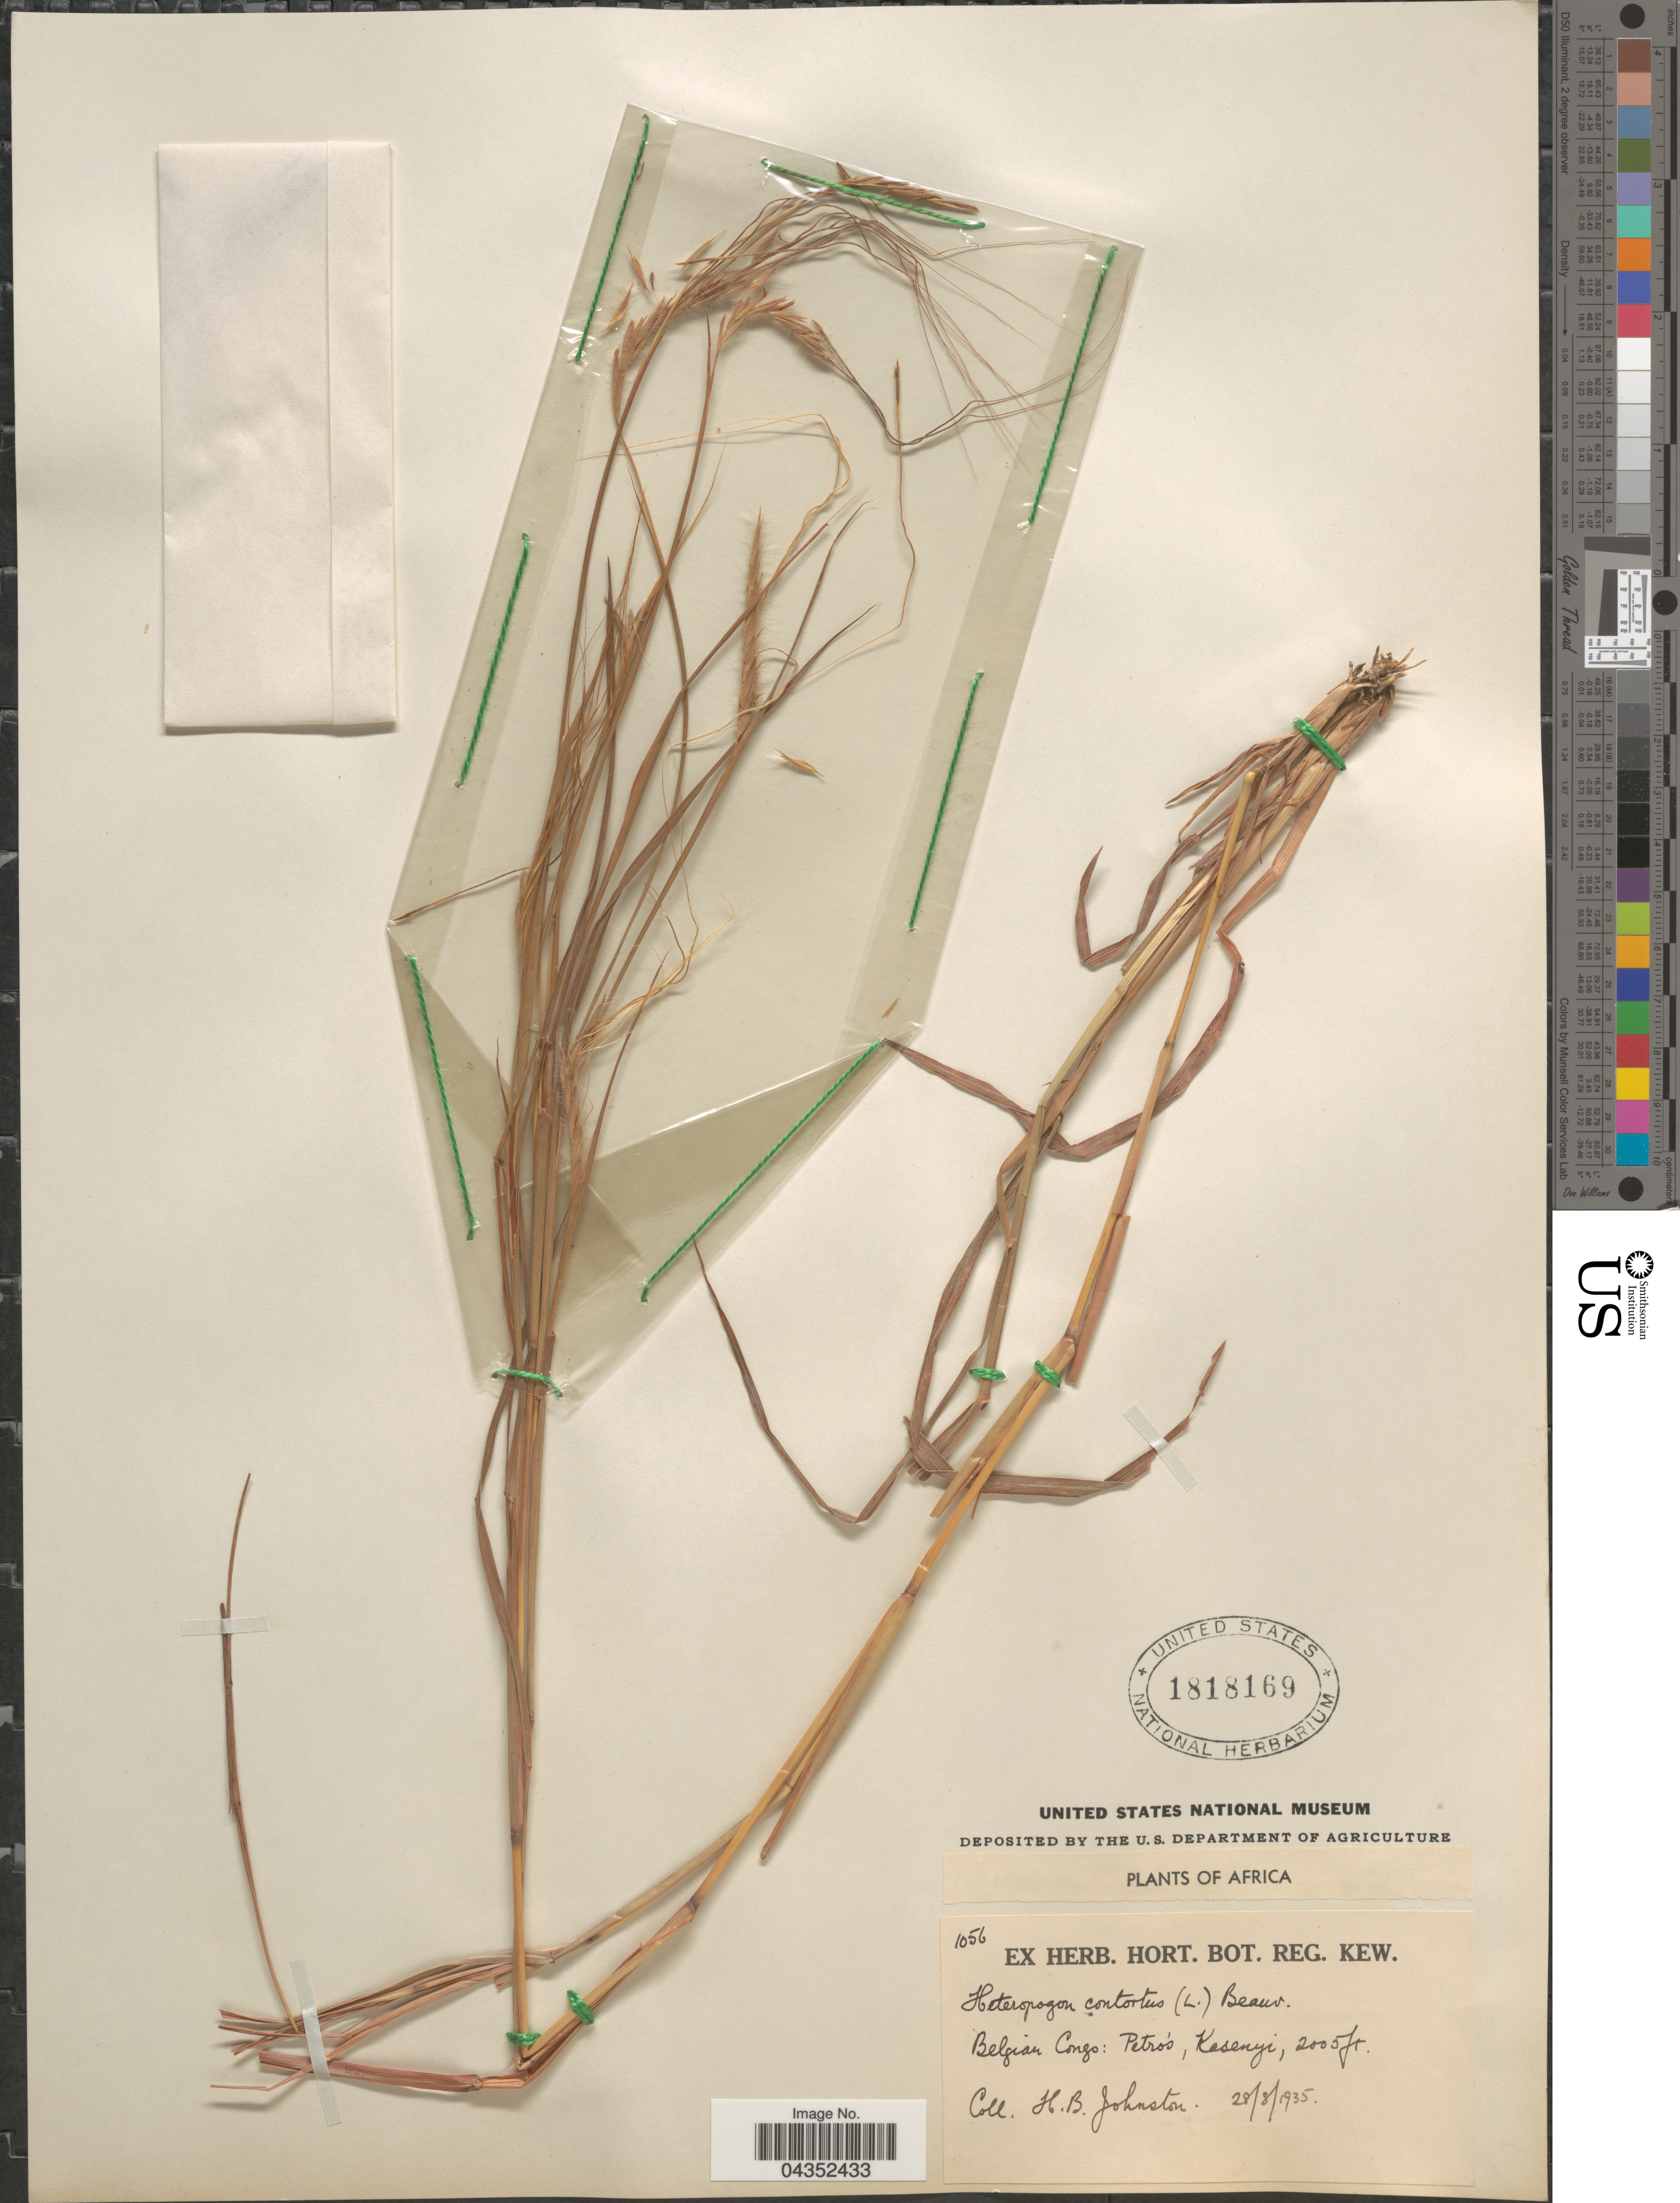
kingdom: Plantae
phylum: Tracheophyta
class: Liliopsida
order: Poales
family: Poaceae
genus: Heteropogon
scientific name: Heteropogon contortus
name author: (L.) P. Beauv. ex Roem. & Schult.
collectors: H. B. Johnston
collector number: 1056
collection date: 1935-08-28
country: Congo, Democratic Republic of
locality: Belgian Congo: Petrós, Kasenyi.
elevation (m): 611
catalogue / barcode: US 1818169